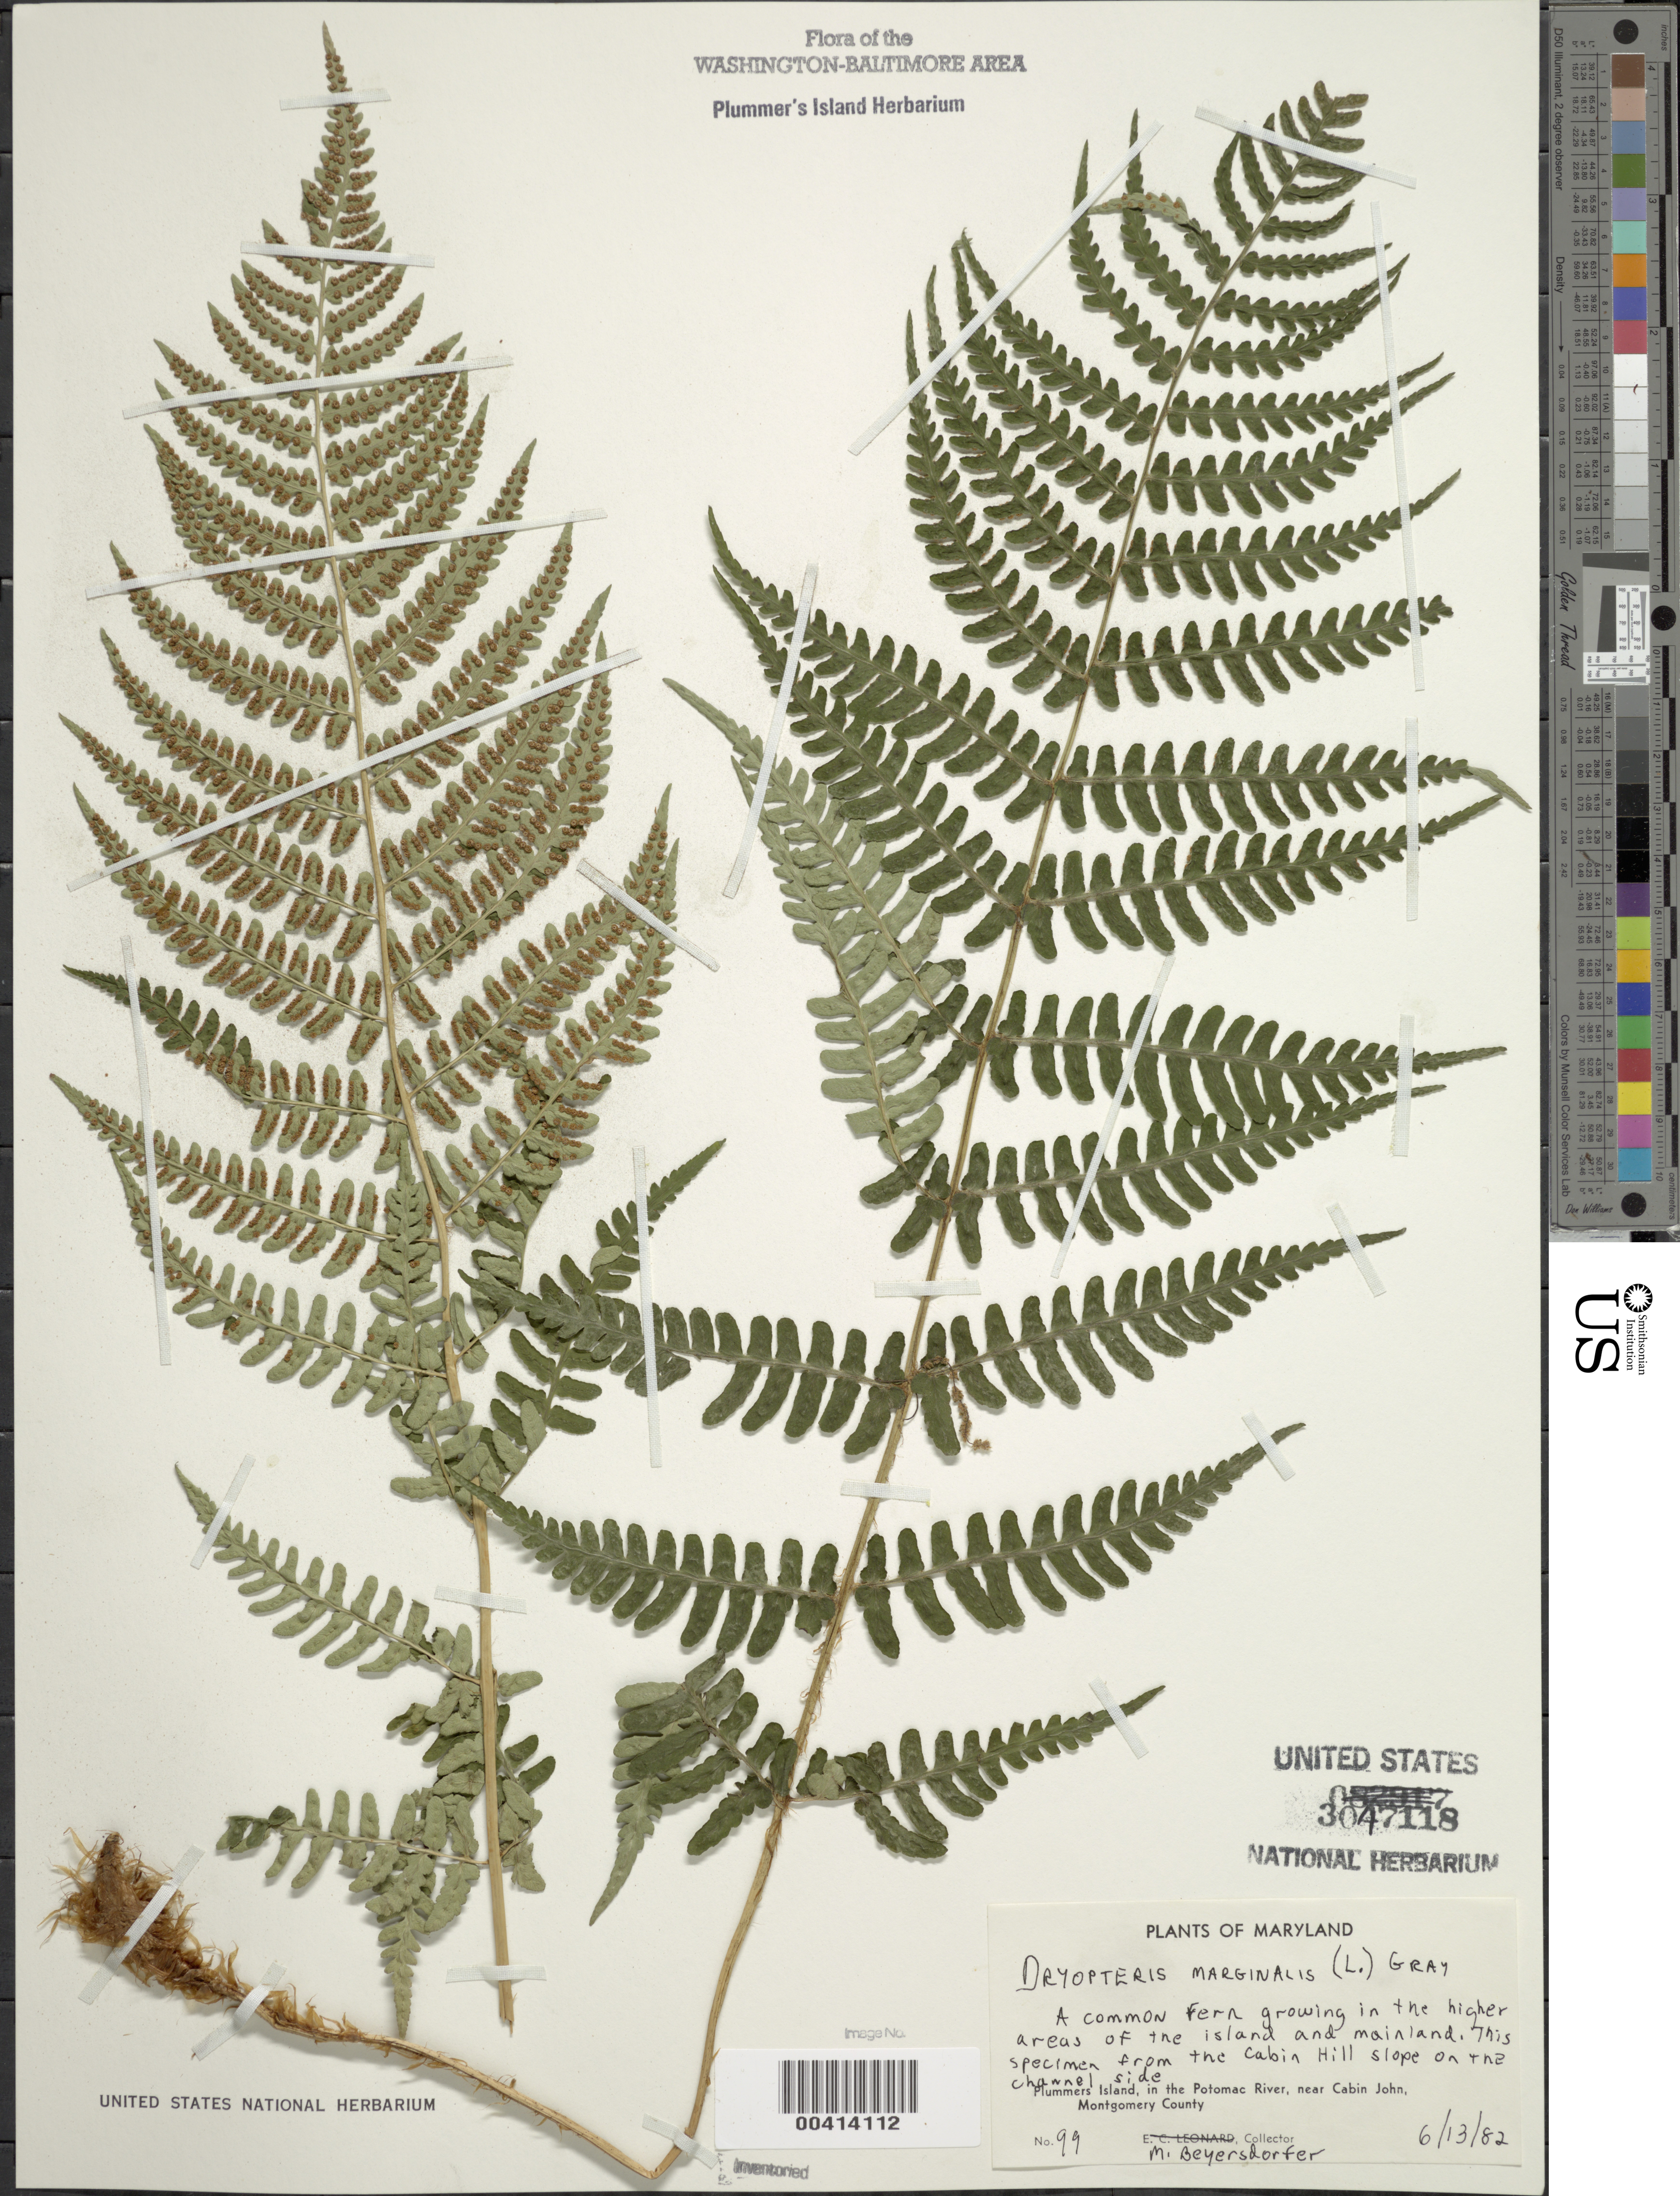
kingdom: Plantae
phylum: Tracheophyta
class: Polypodiopsida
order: Polypodiales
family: Dryopteridaceae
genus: Dryopteris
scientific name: Dryopteris marginalis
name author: (L.) A. Gray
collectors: M. Beyersdorfer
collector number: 99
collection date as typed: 13 Jun 1982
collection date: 1982-06-13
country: United States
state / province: Maryland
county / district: Montgomery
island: Plummers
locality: Plummer's Island; cabin slope on channel side C. & O. Canal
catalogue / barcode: US 3047118